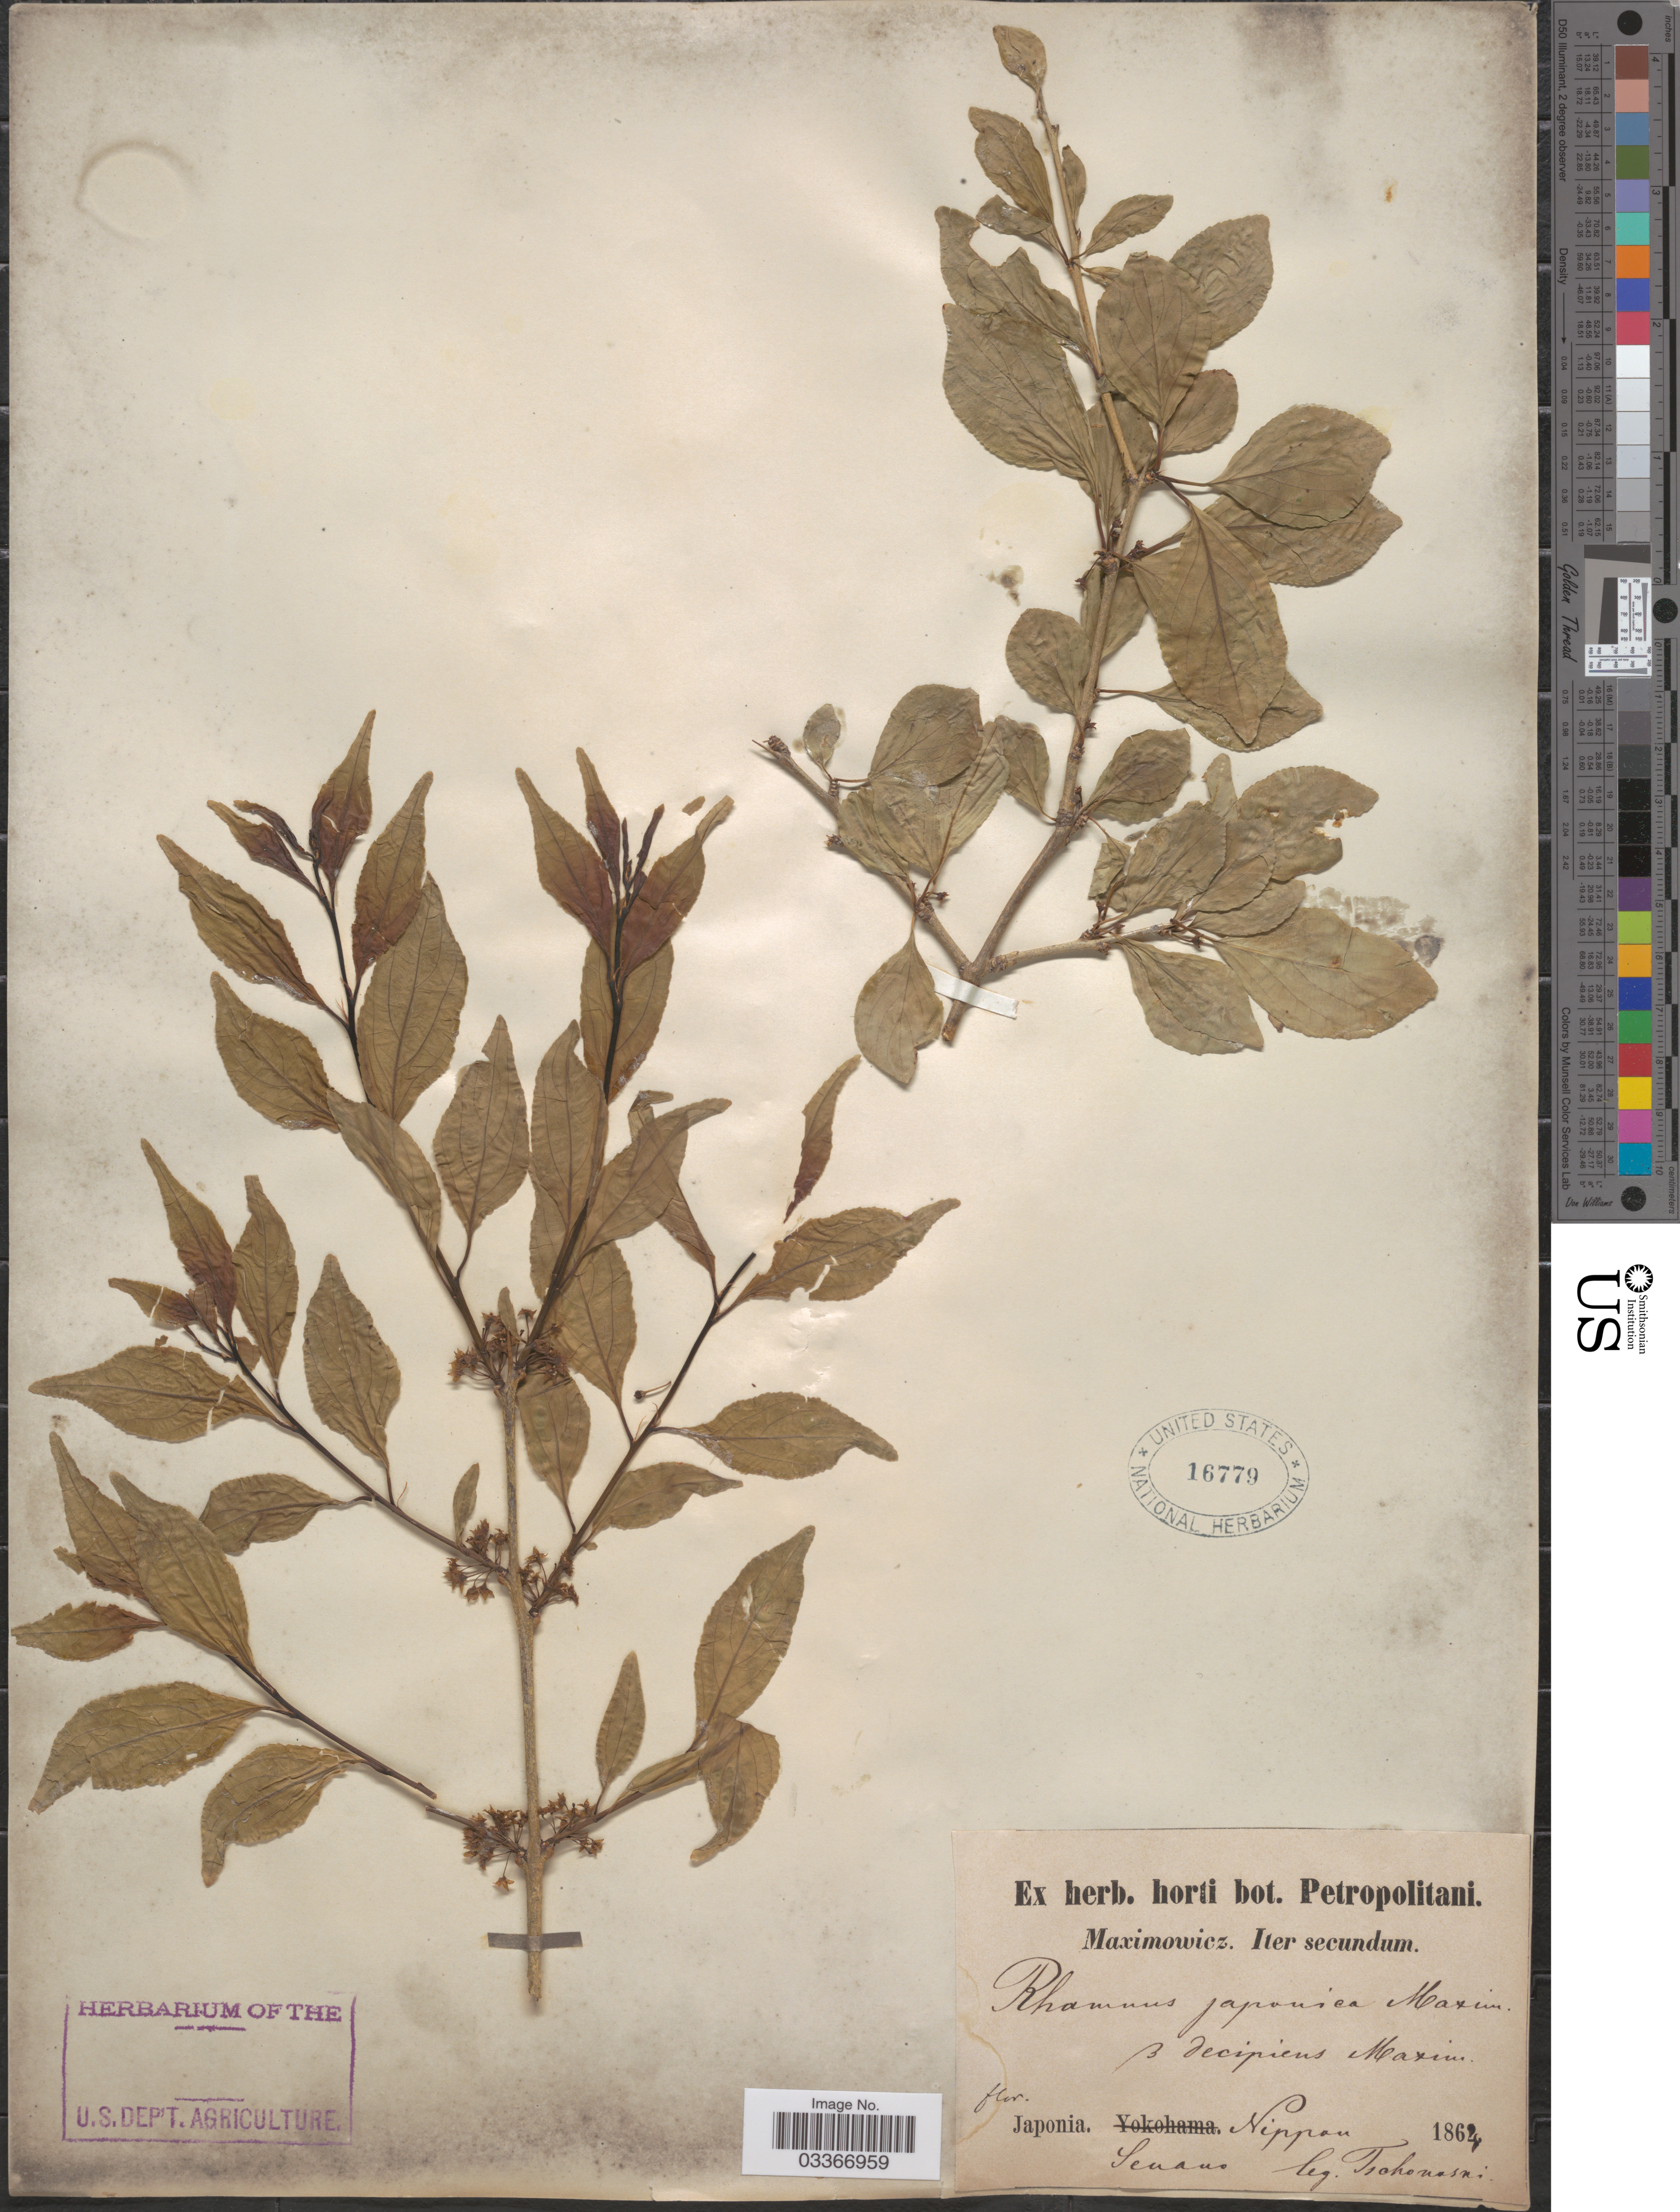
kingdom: Plantae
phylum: Tracheophyta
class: Magnoliopsida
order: Rosales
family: Rhamnaceae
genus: Rhamnus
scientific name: Rhamnus japonica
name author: Maxim.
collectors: -. Tschonoski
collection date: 1864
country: Japan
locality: Japonia. Nippon. Senano.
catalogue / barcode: US 16779